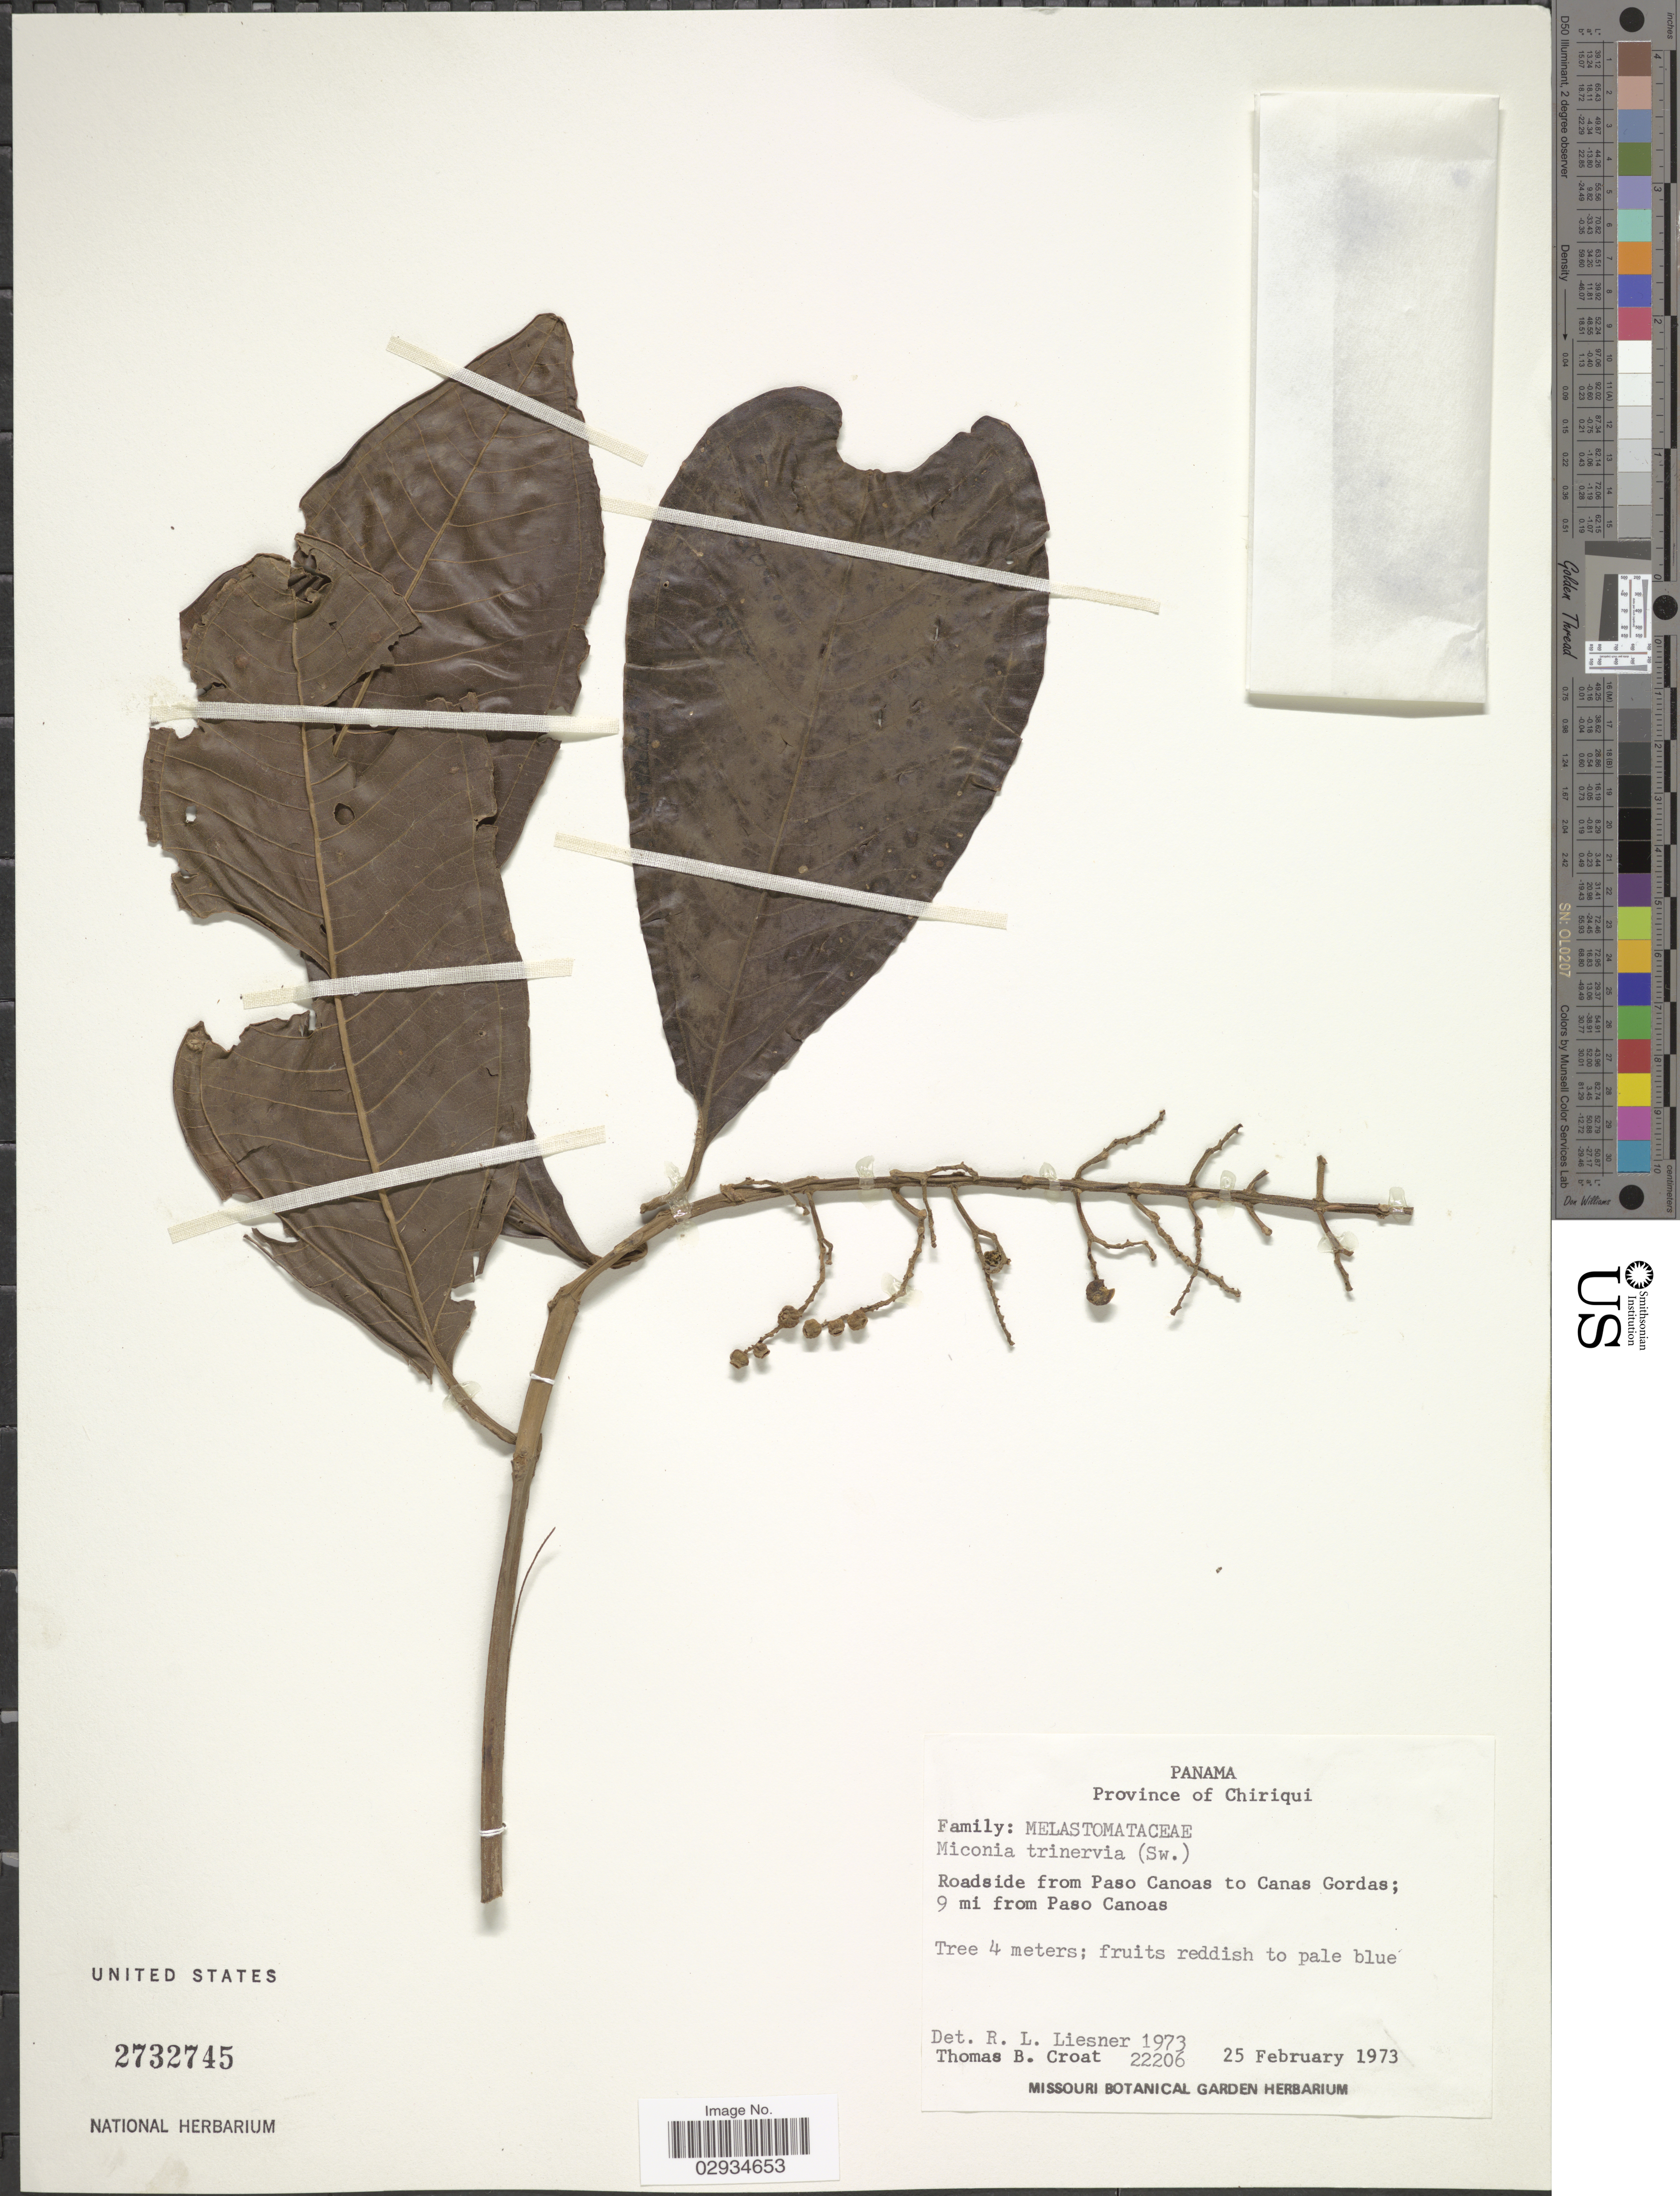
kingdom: Plantae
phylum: Tracheophyta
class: Magnoliopsida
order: Myrtales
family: Melastomataceae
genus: Miconia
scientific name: Miconia trinervia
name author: (Sw.) D. Don ex Loudon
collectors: T. B. Croat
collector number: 22206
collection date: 1973-02-25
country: Panama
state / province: Chiriqui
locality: Roadside from Paso Canoas to Canas Gordas; 9 mi from Paso Canoas.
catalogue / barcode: US 2732745